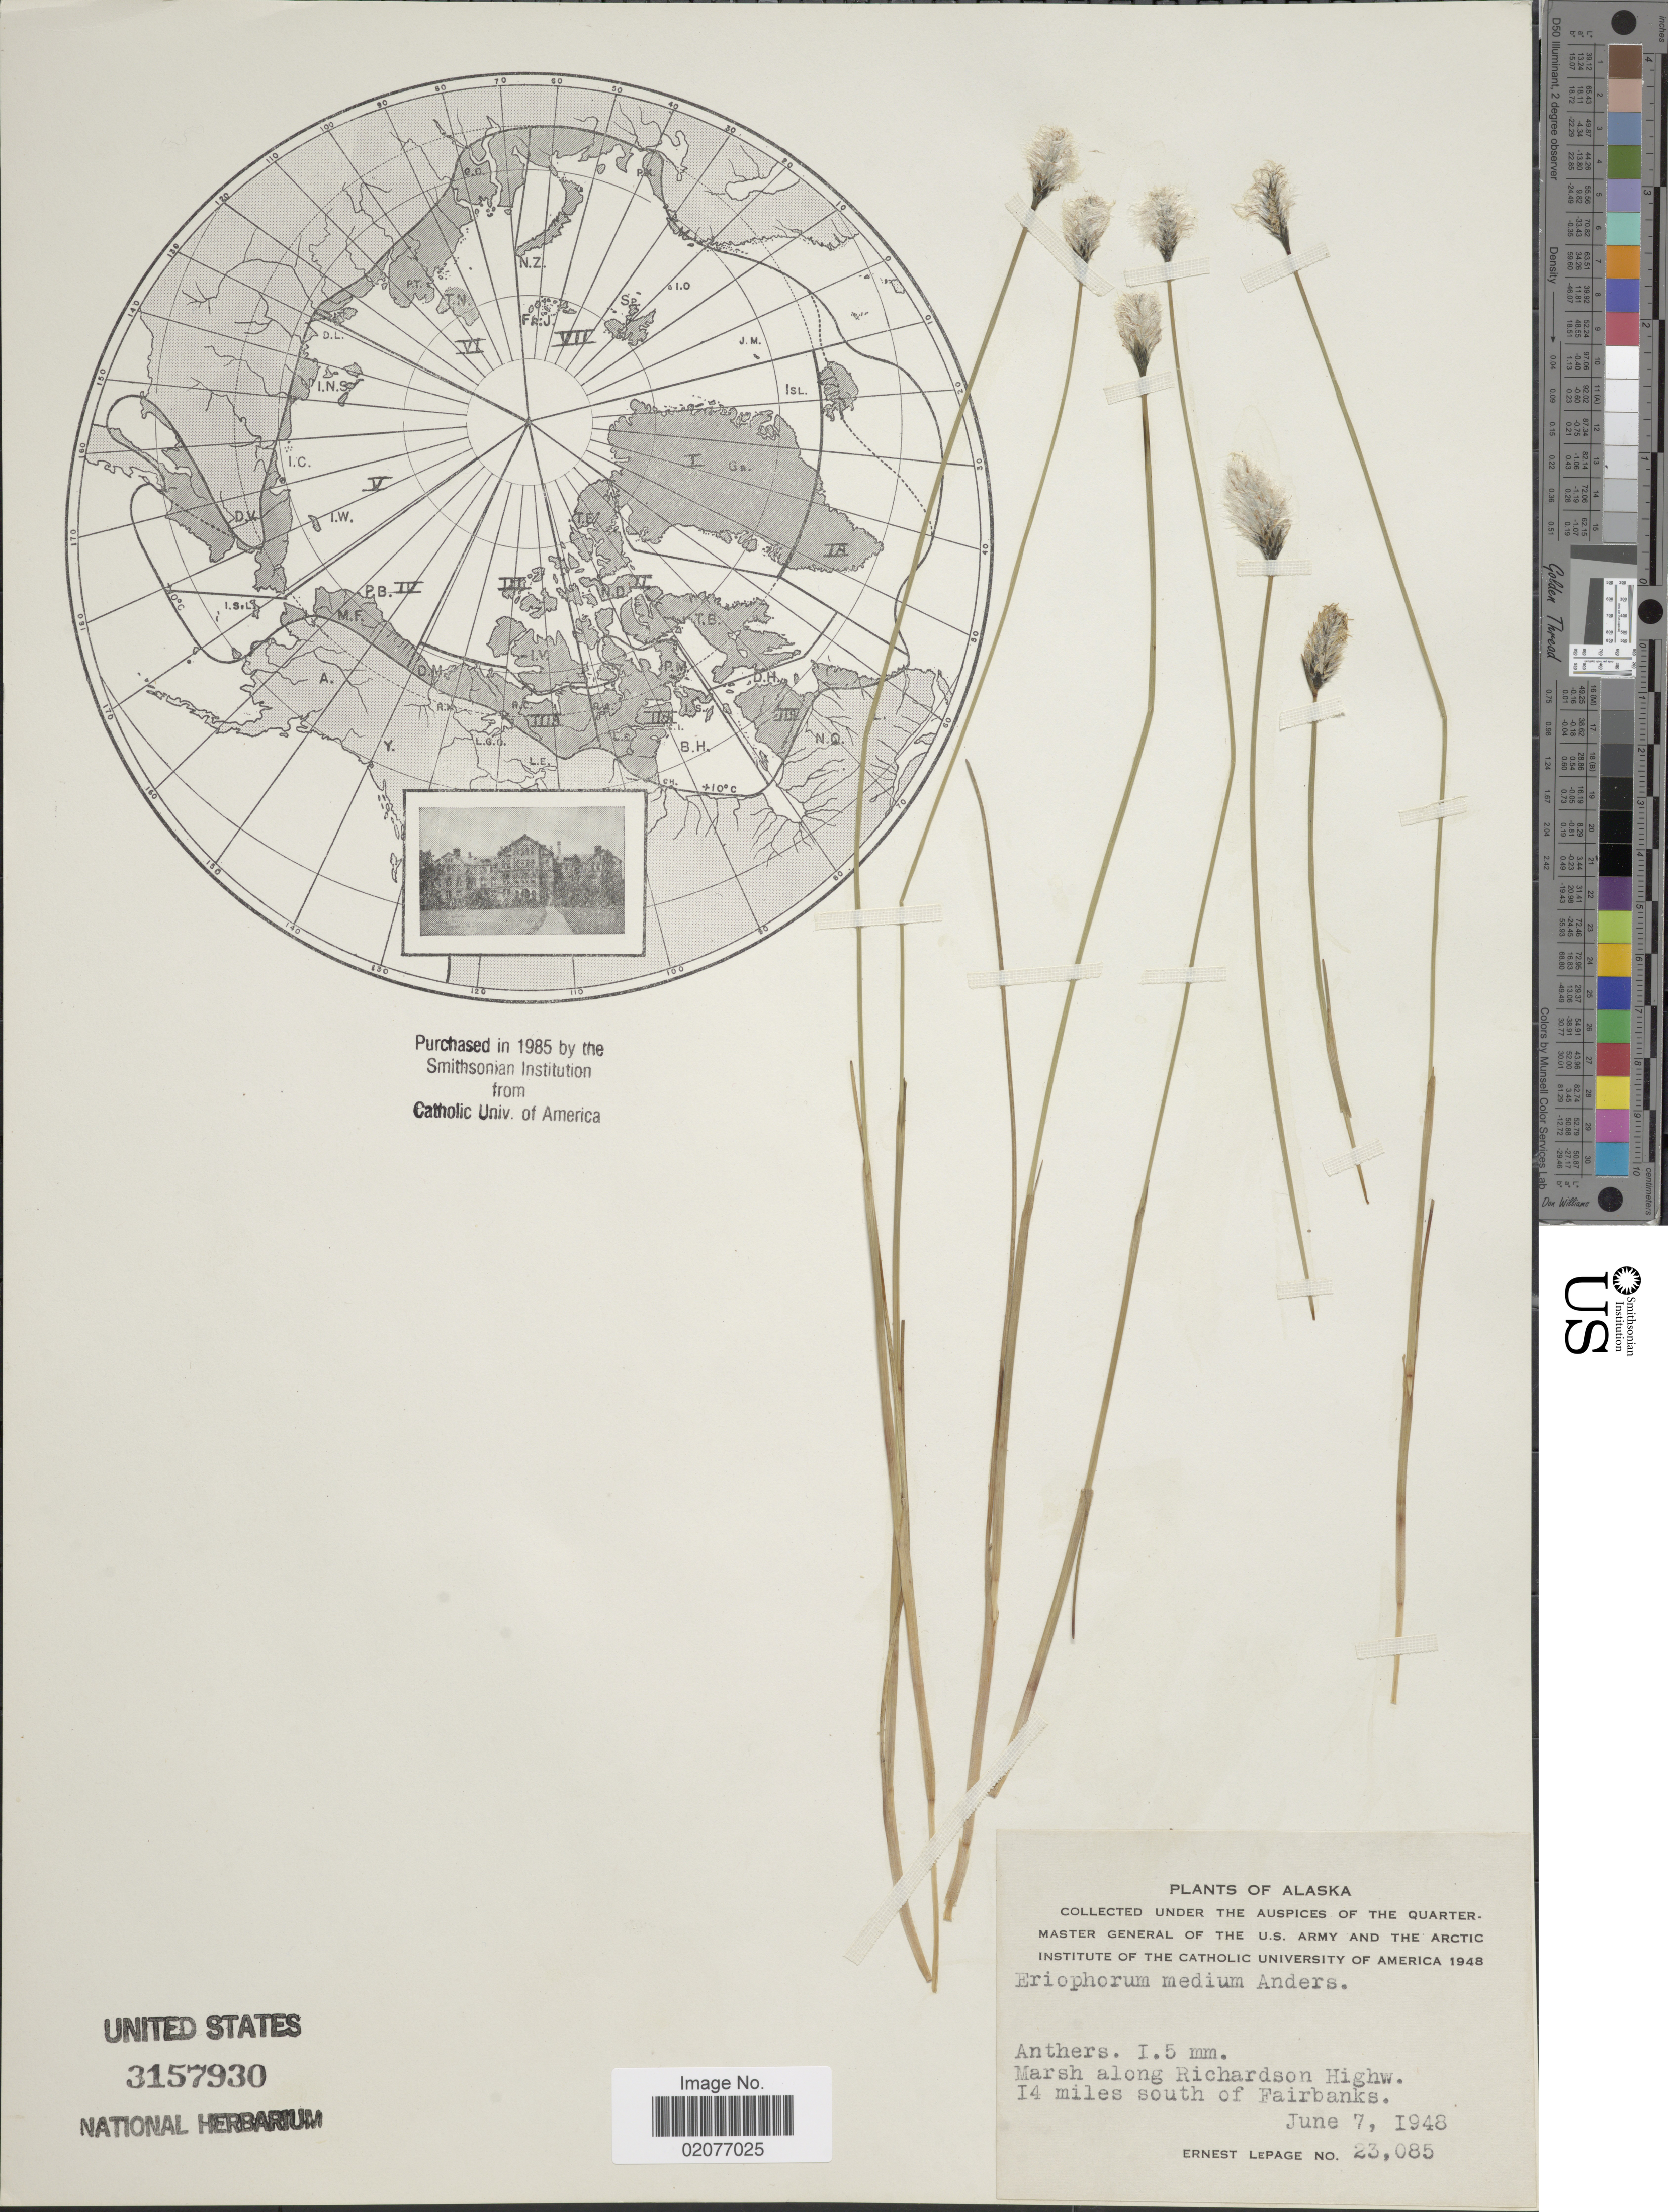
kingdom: Plantae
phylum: Tracheophyta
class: Liliopsida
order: Poales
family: Cyperaceae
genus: Eriophorum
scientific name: Eriophorum x medium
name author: Andersson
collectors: E. Lepage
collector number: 23085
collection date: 1948-06-07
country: United States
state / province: Alaska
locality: Marsh along Richardson Highw. 14 miles south of Fairbanks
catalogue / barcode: US 3157930